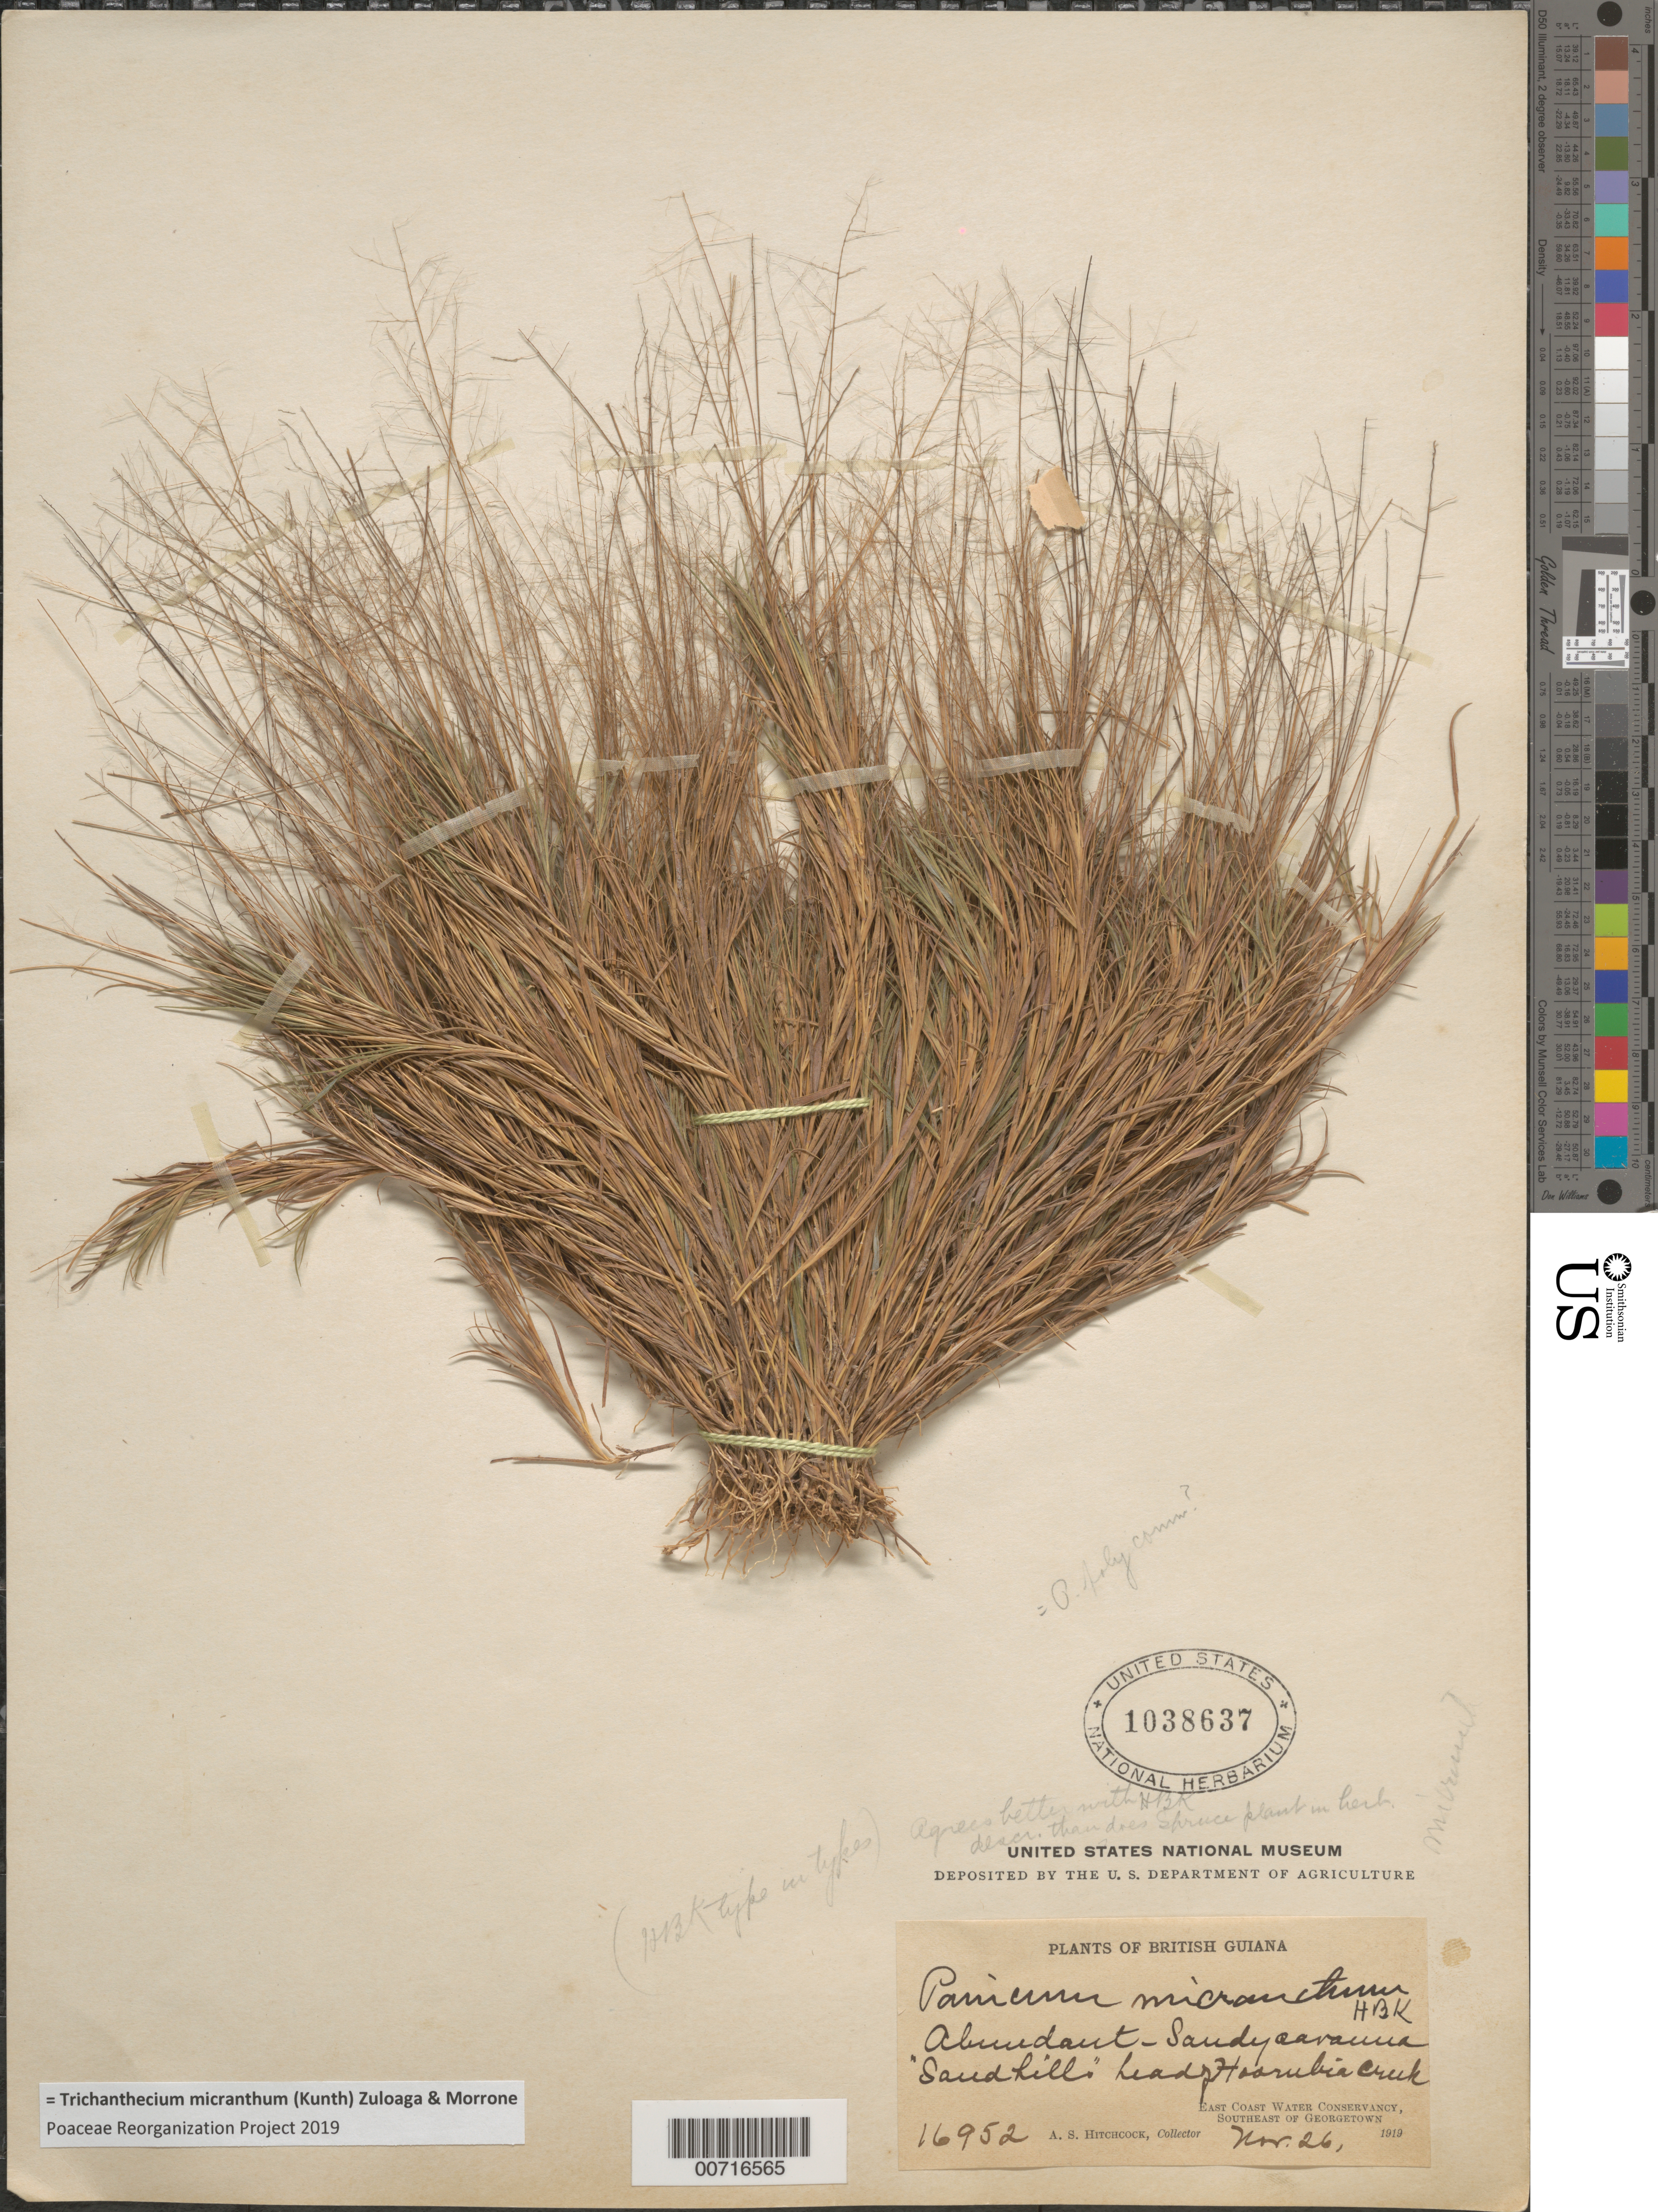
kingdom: Plantae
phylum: Tracheophyta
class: Liliopsida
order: Poales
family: Poaceae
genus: Trichanthecium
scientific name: Trichanthecium micranthum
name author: (Kunth) Zuloaga & Morrone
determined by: Poaceae Reorganization Project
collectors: A. S. Hitchcock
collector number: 16952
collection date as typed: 26-Nov-19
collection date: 1919-11-26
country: Guyana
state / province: Demerara-Mahaica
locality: Hoorubea Creek, head of, SE of Georgetown, East Coast Water Conservancy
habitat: Sand hill; sandy savanna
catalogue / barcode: US 1038637